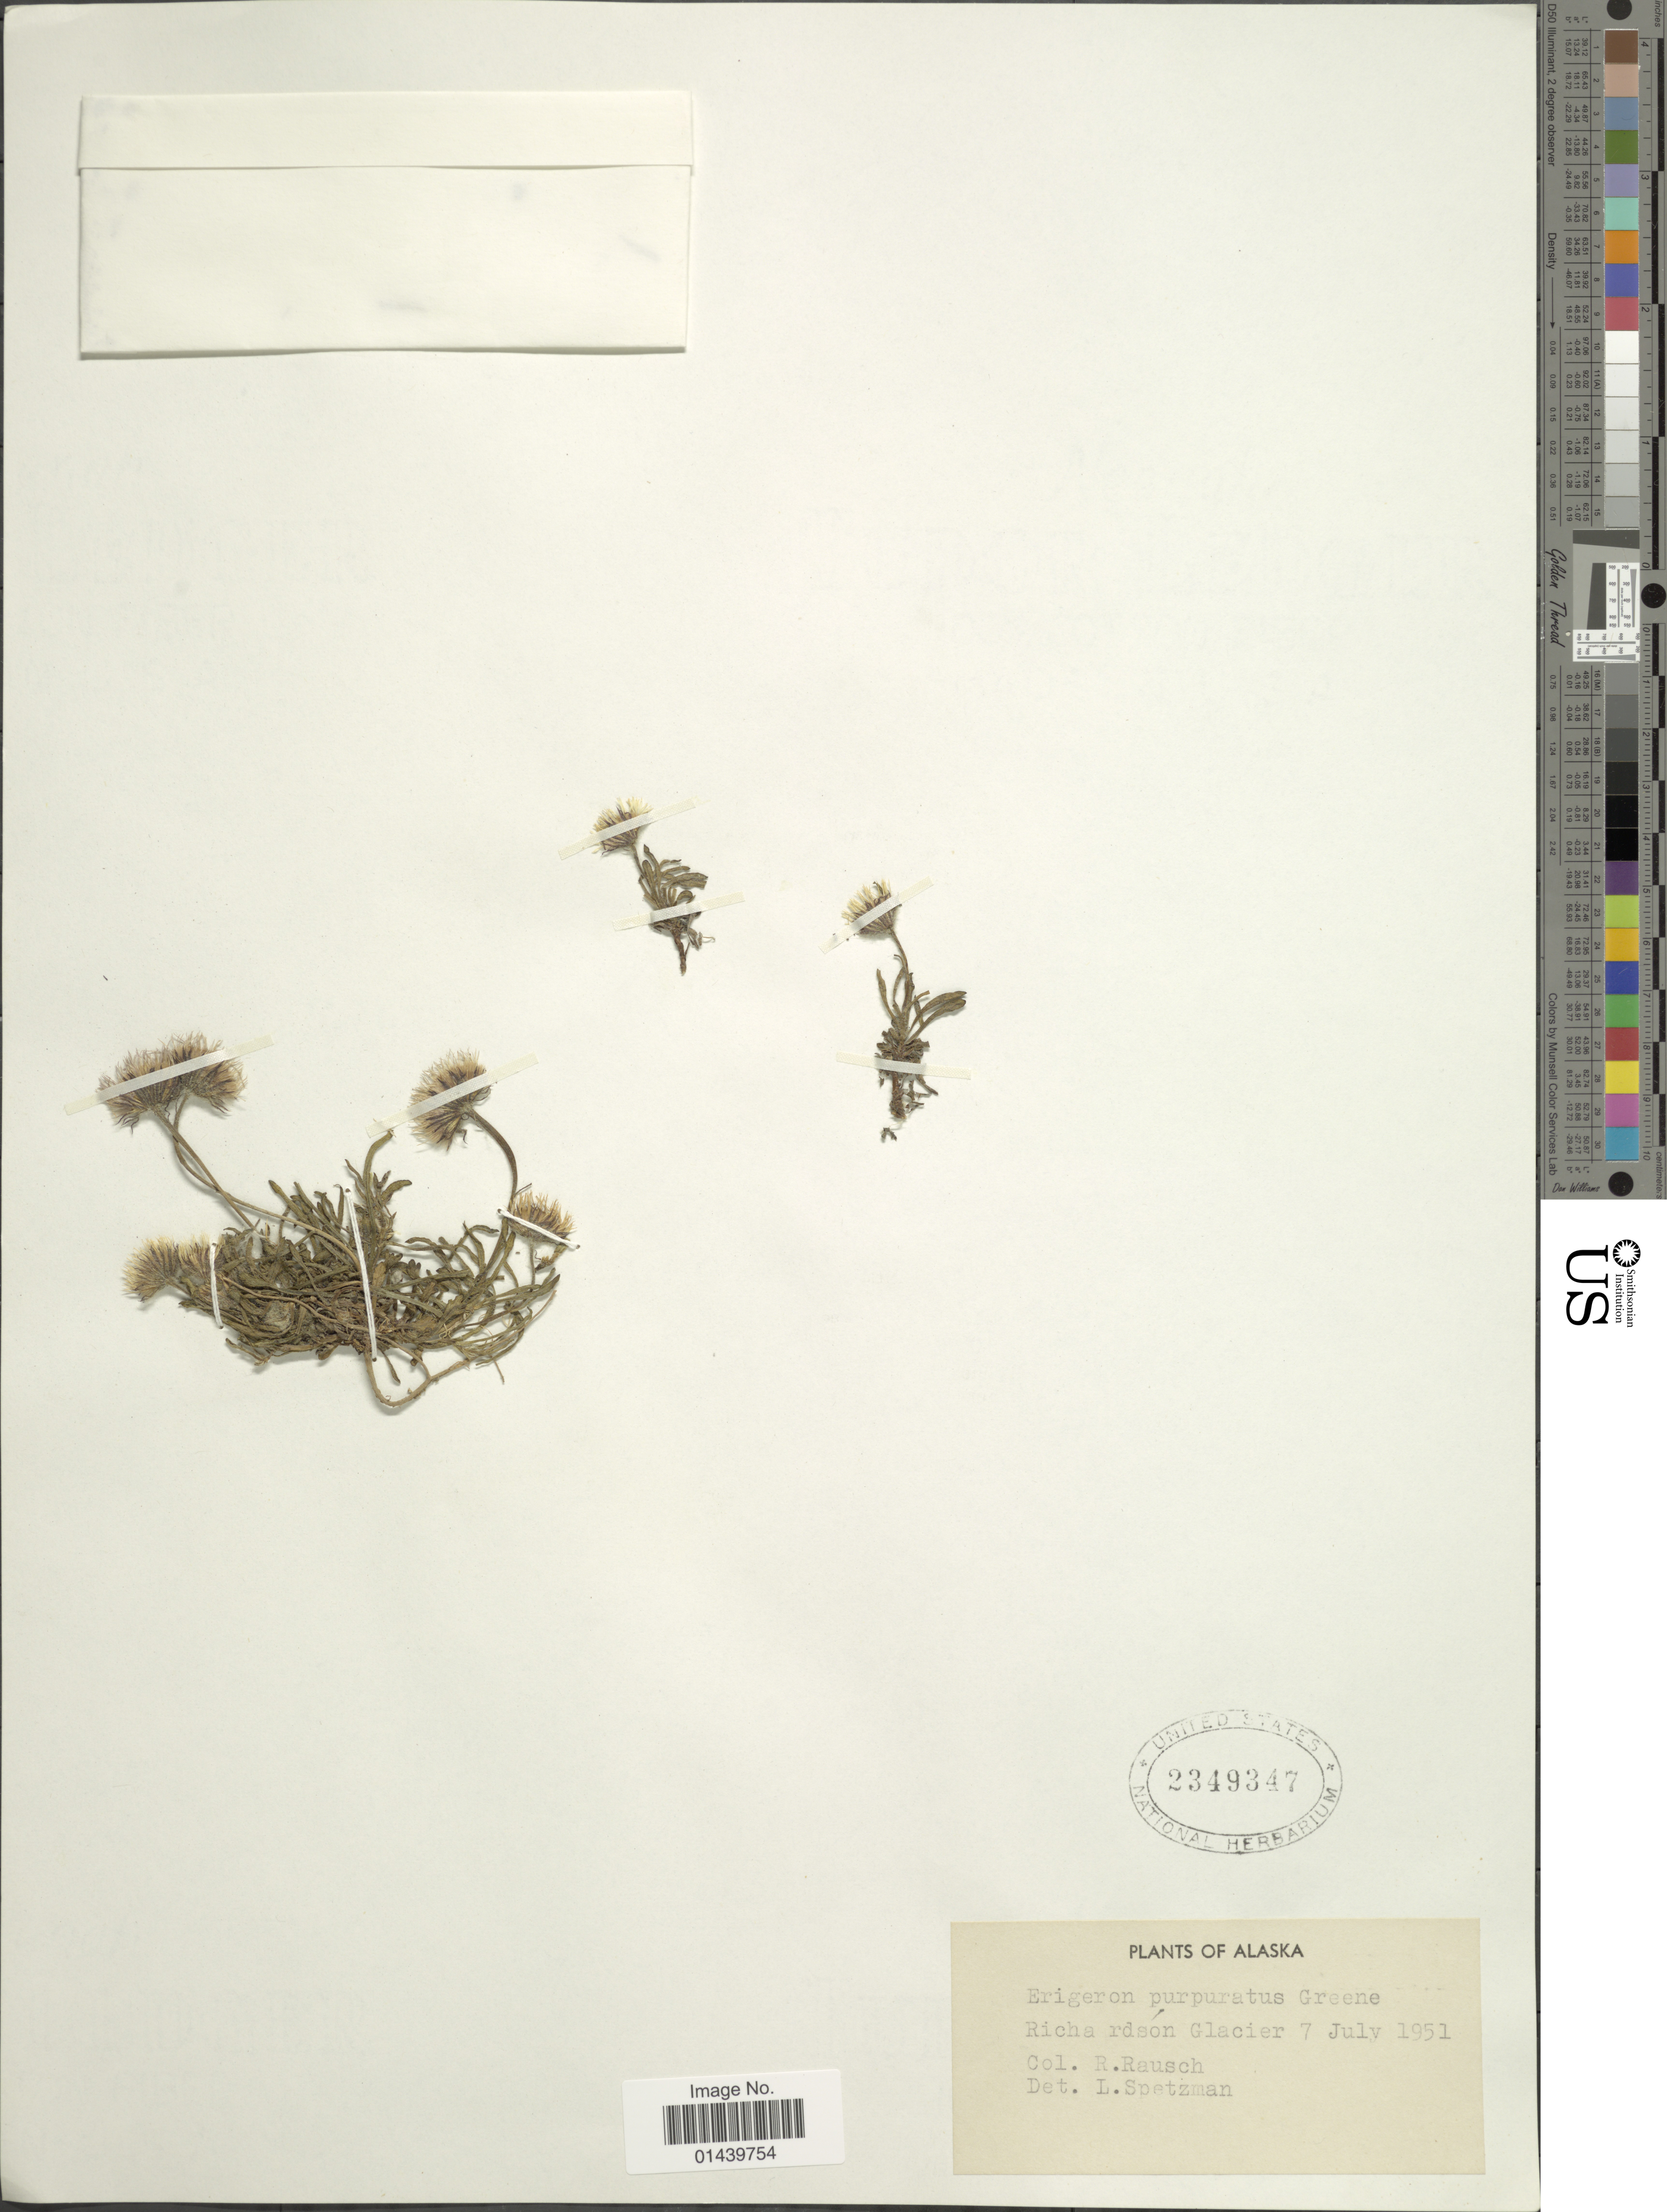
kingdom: Plantae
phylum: Tracheophyta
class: Magnoliopsida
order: Asterales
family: Asteraceae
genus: Erigeron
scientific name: Erigeron purpuratus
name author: Greene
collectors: R. Rausch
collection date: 1951-07-07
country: United States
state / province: Alaska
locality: Richardson Glacier.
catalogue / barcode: US 2349347